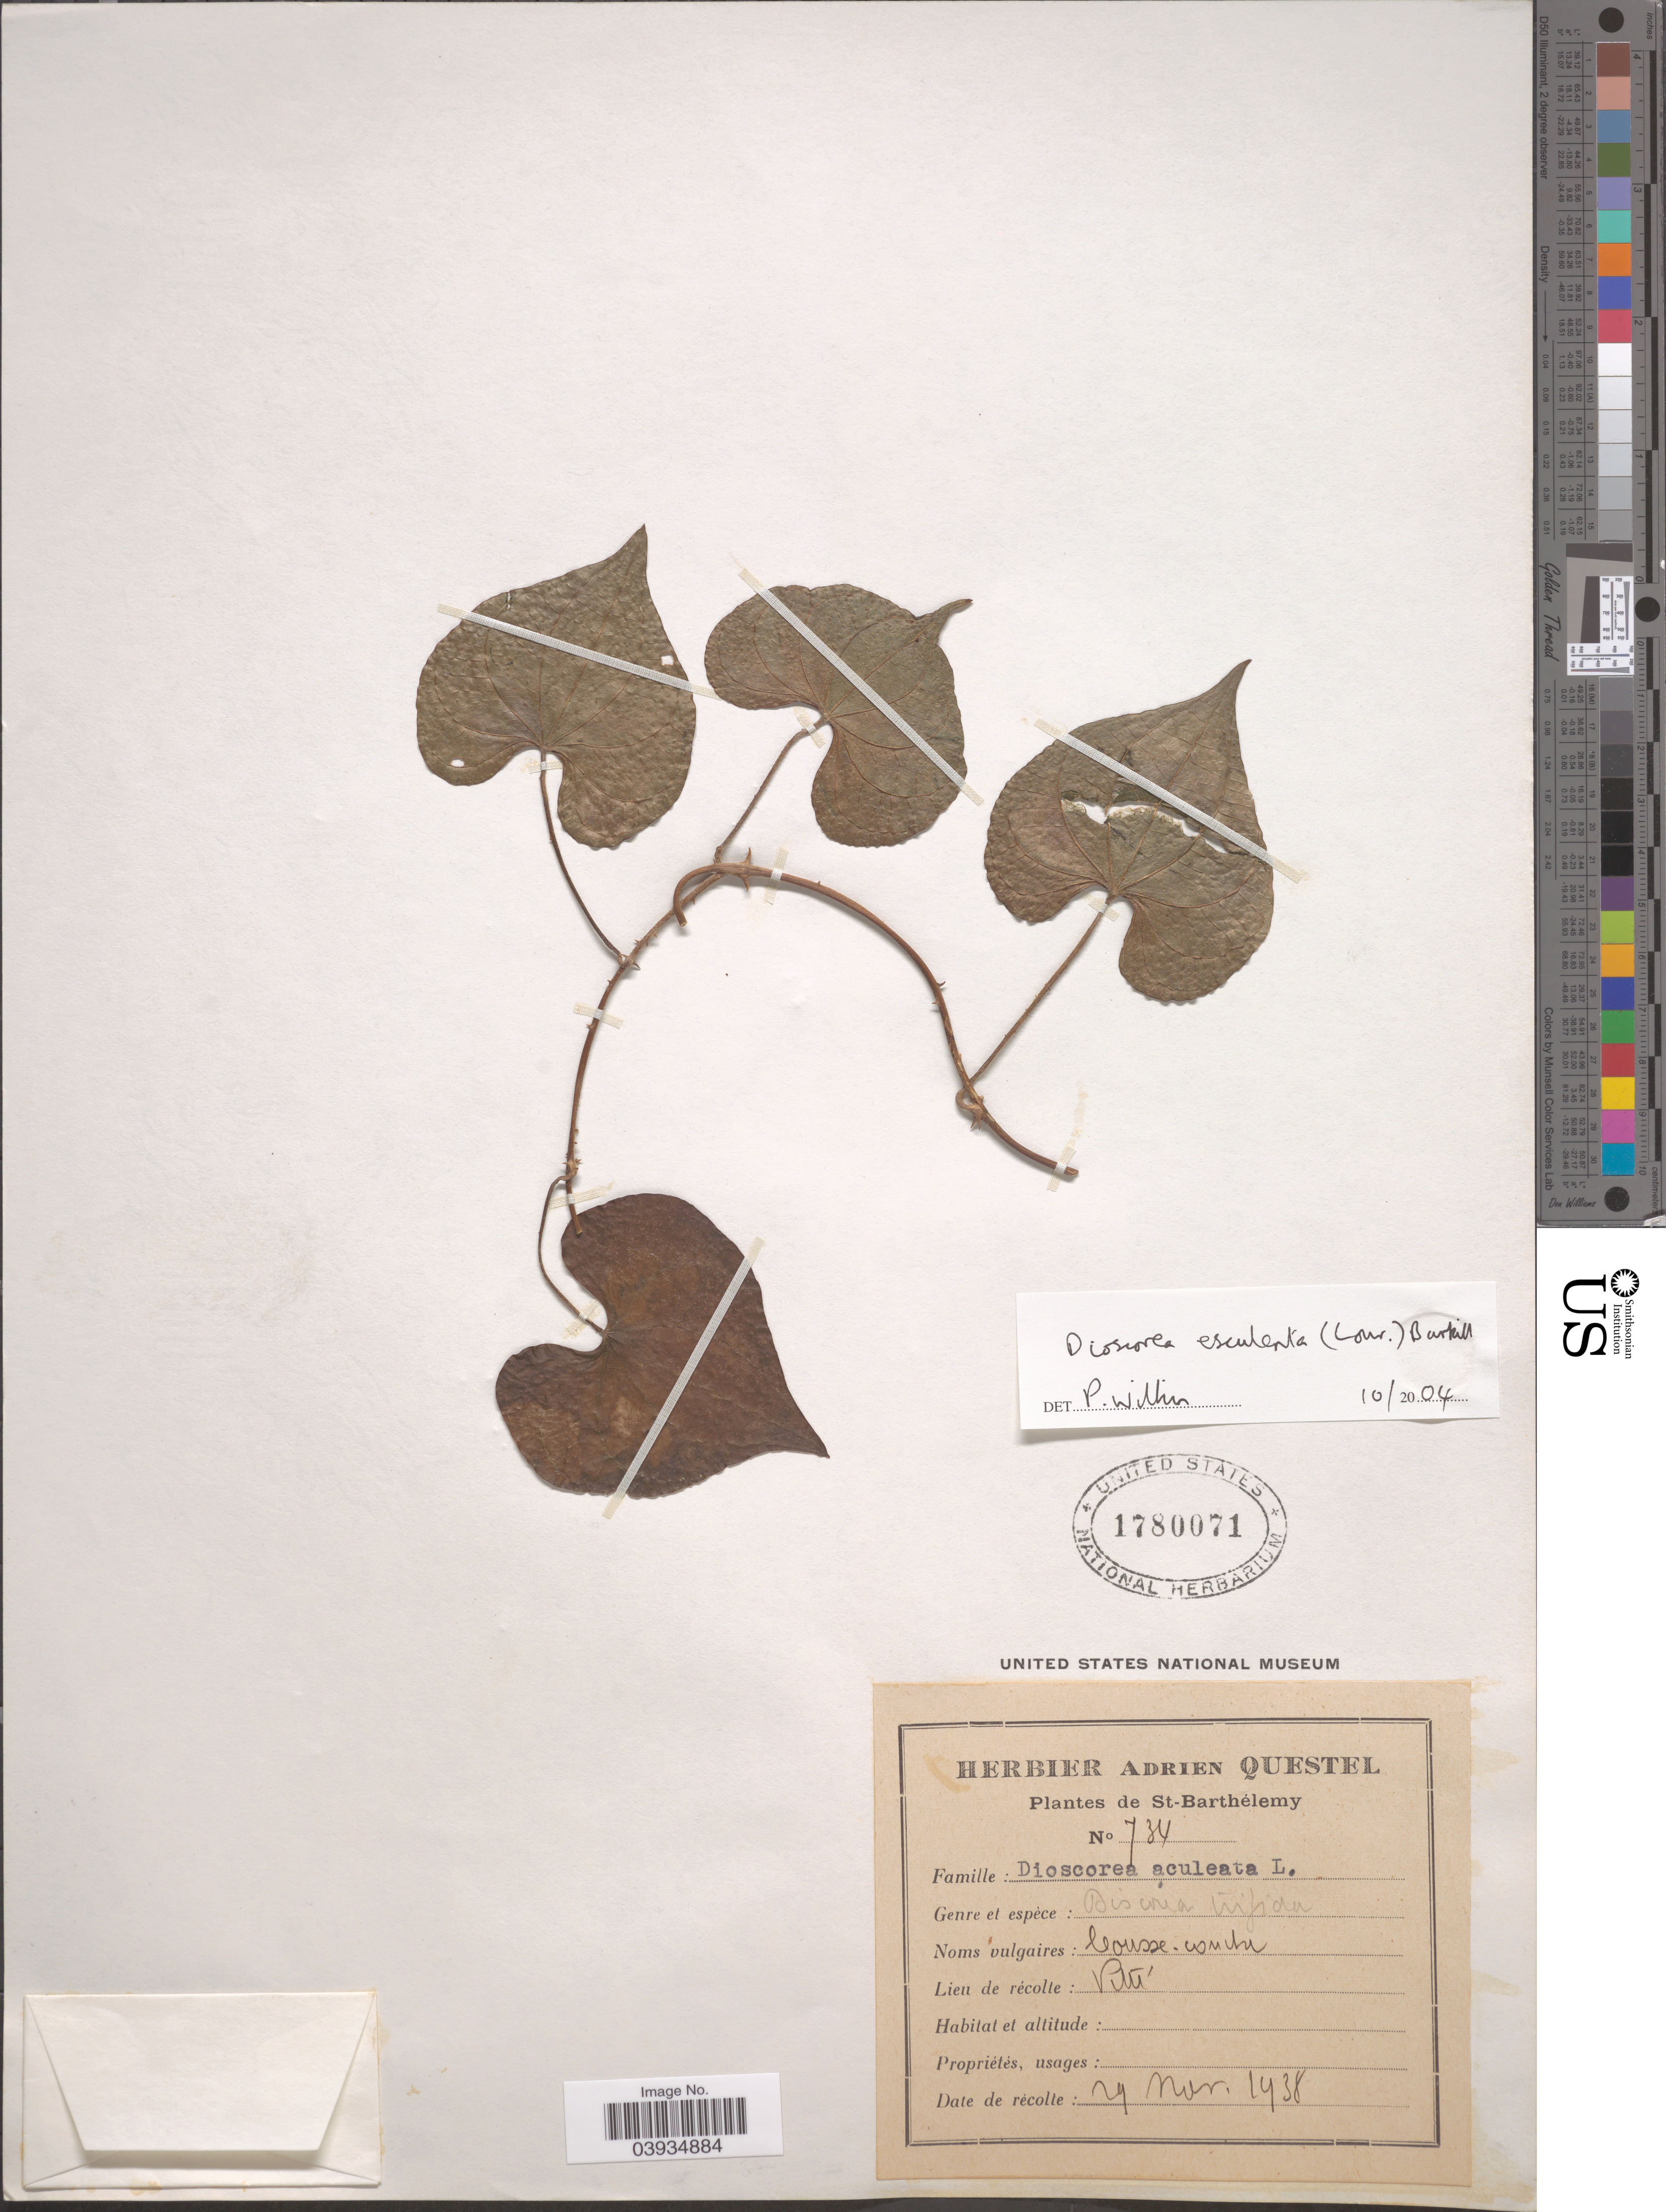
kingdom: Plantae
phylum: Tracheophyta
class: Liliopsida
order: Dioscoreales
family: Dioscoreaceae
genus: Dioscorea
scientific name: Dioscorea aculeata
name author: L.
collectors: A. Questel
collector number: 734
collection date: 1938-11-29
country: Saint Barthélemy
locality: Vitú.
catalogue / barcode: US 1780071